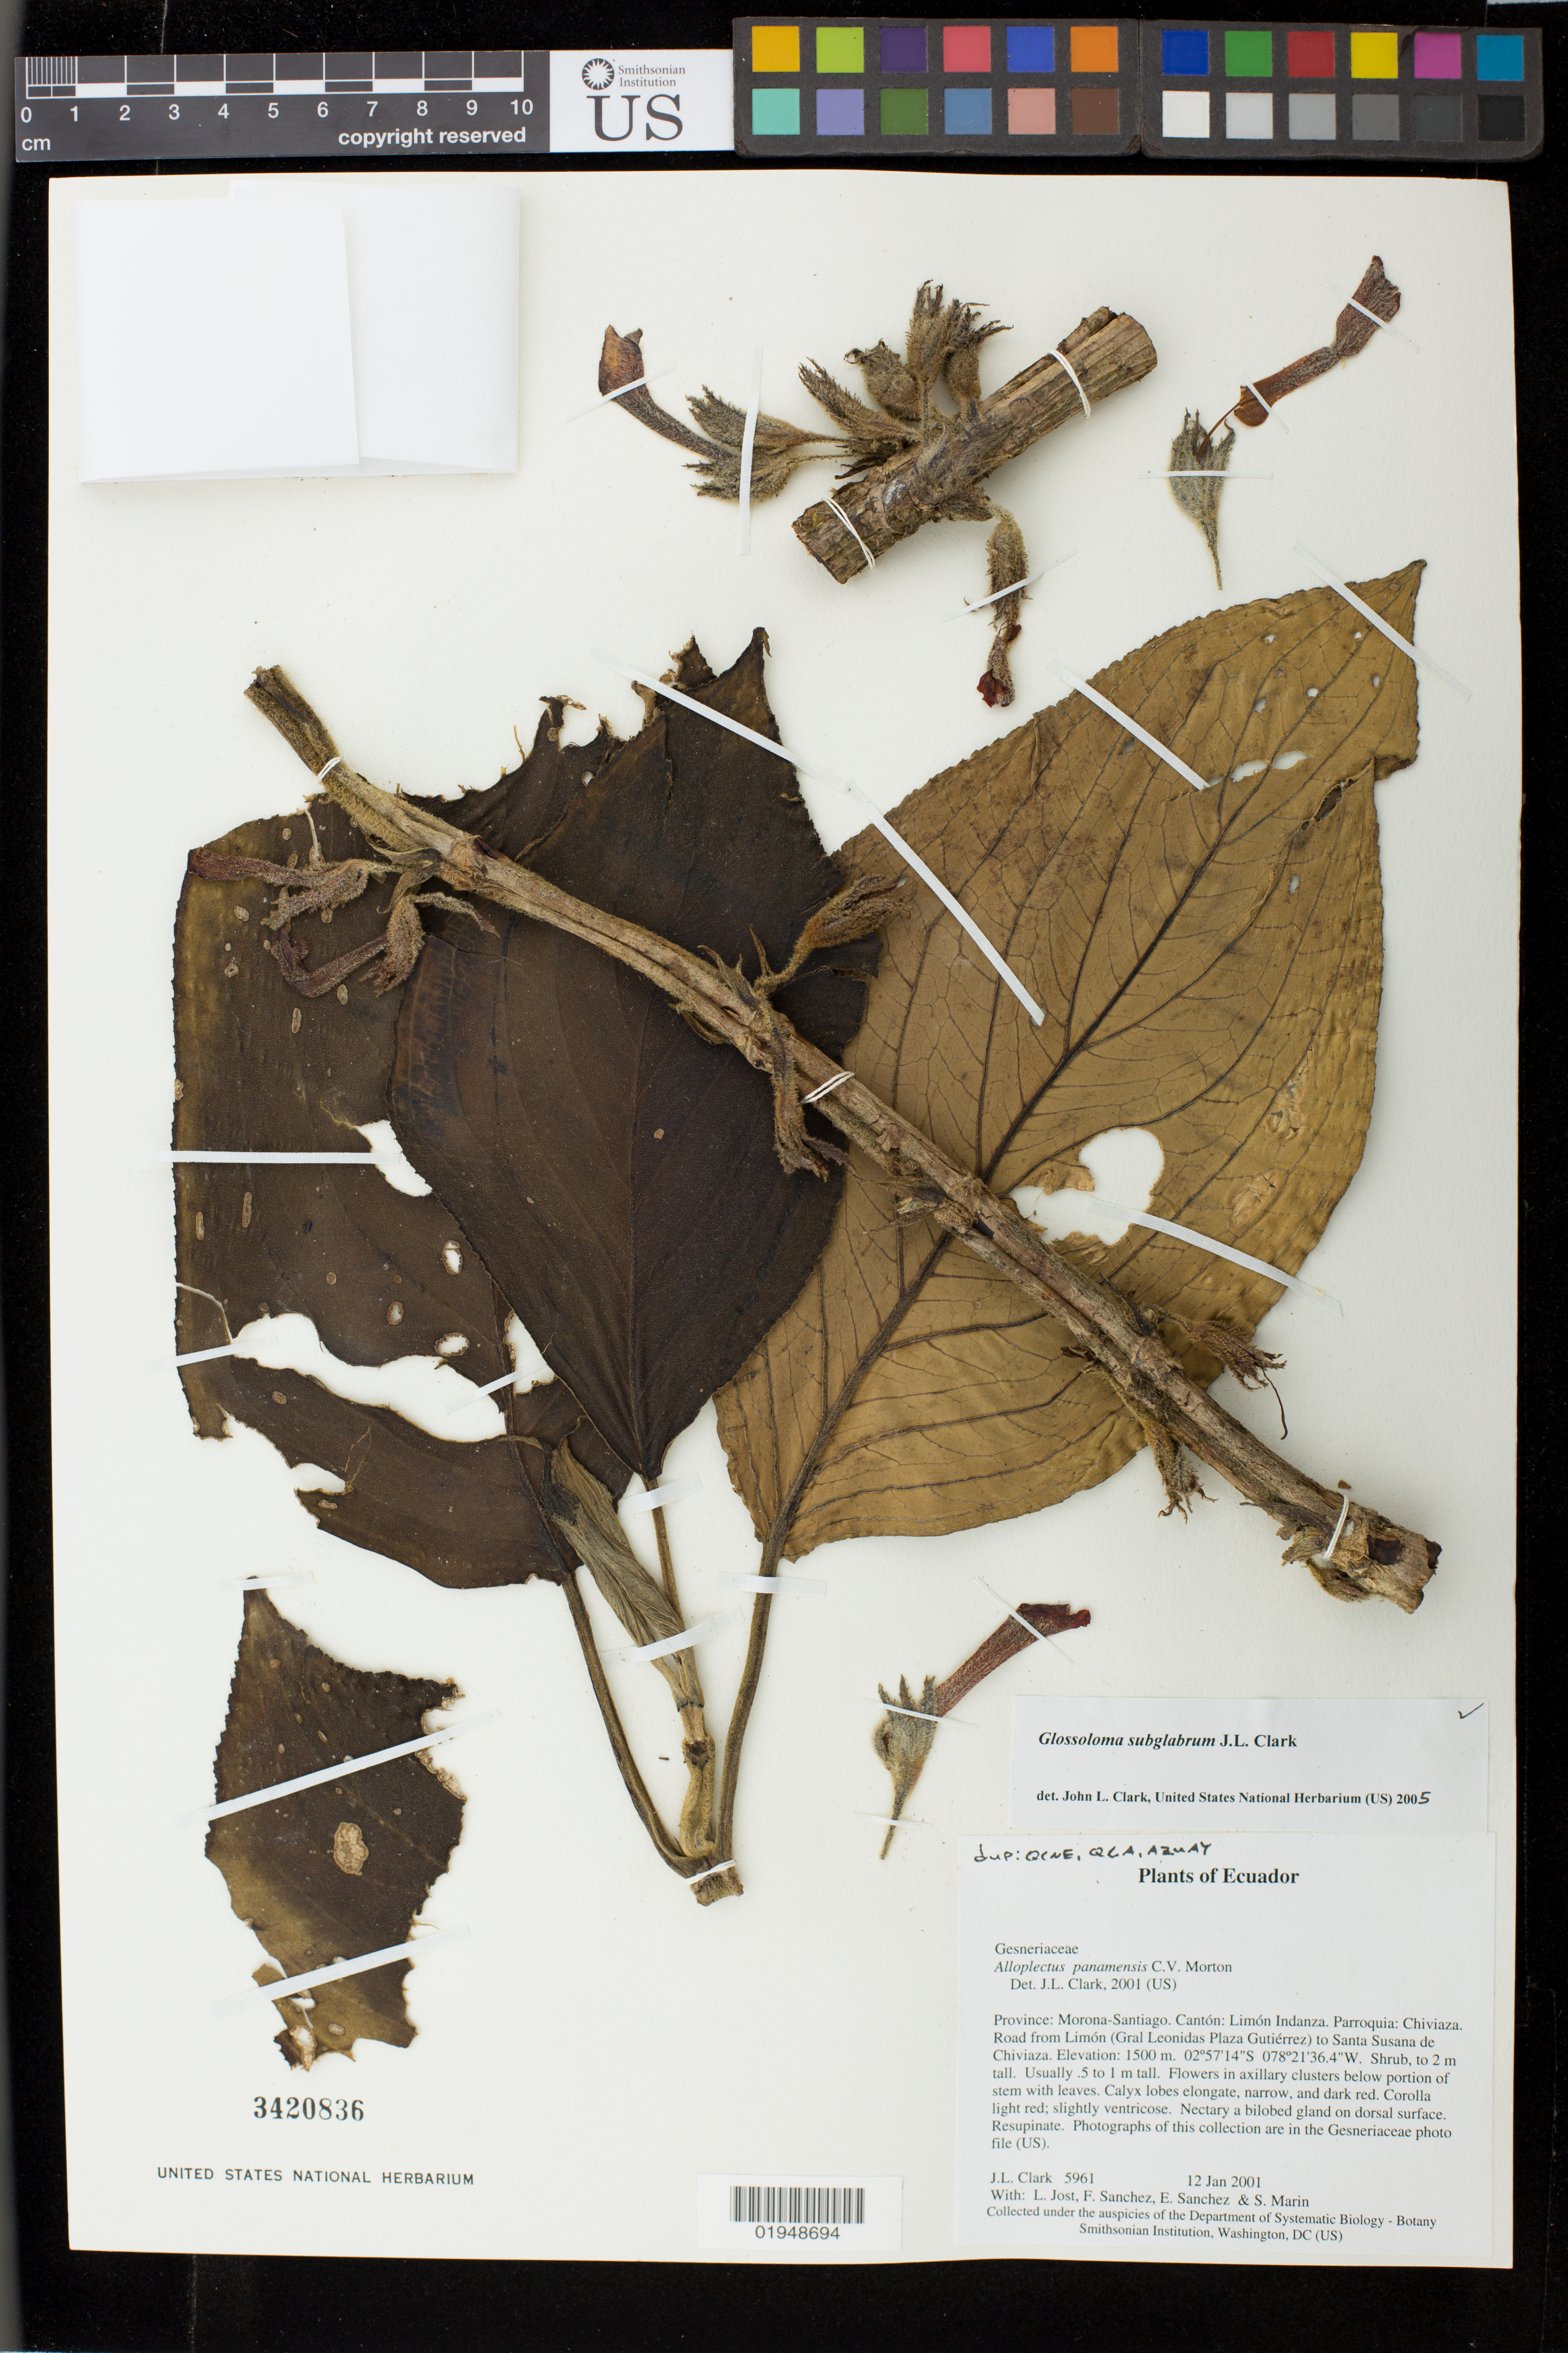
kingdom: Plantae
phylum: Tracheophyta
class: Magnoliopsida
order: Lamiales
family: Gesneriaceae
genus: Glossoloma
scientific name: Glossoloma subglabrum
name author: J.L. Clark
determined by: Clark, J. L., (SEL), The Marie Selby Botanical Garden (UNITED STATES)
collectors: J. L. Clark, L. Jost, F. Sanchez, E. Sanchez & S. Marin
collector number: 5961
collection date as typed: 12 Jan 2001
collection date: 2001-01-12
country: Ecuador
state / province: Morona-Santiago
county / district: Limón Indanza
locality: Parroquia: Chiviaza. Road from Limón (Gral Leonidas Plaza Gutiérrez) to Santa Susana de Chiviaza.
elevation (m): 1500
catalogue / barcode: US 3420836